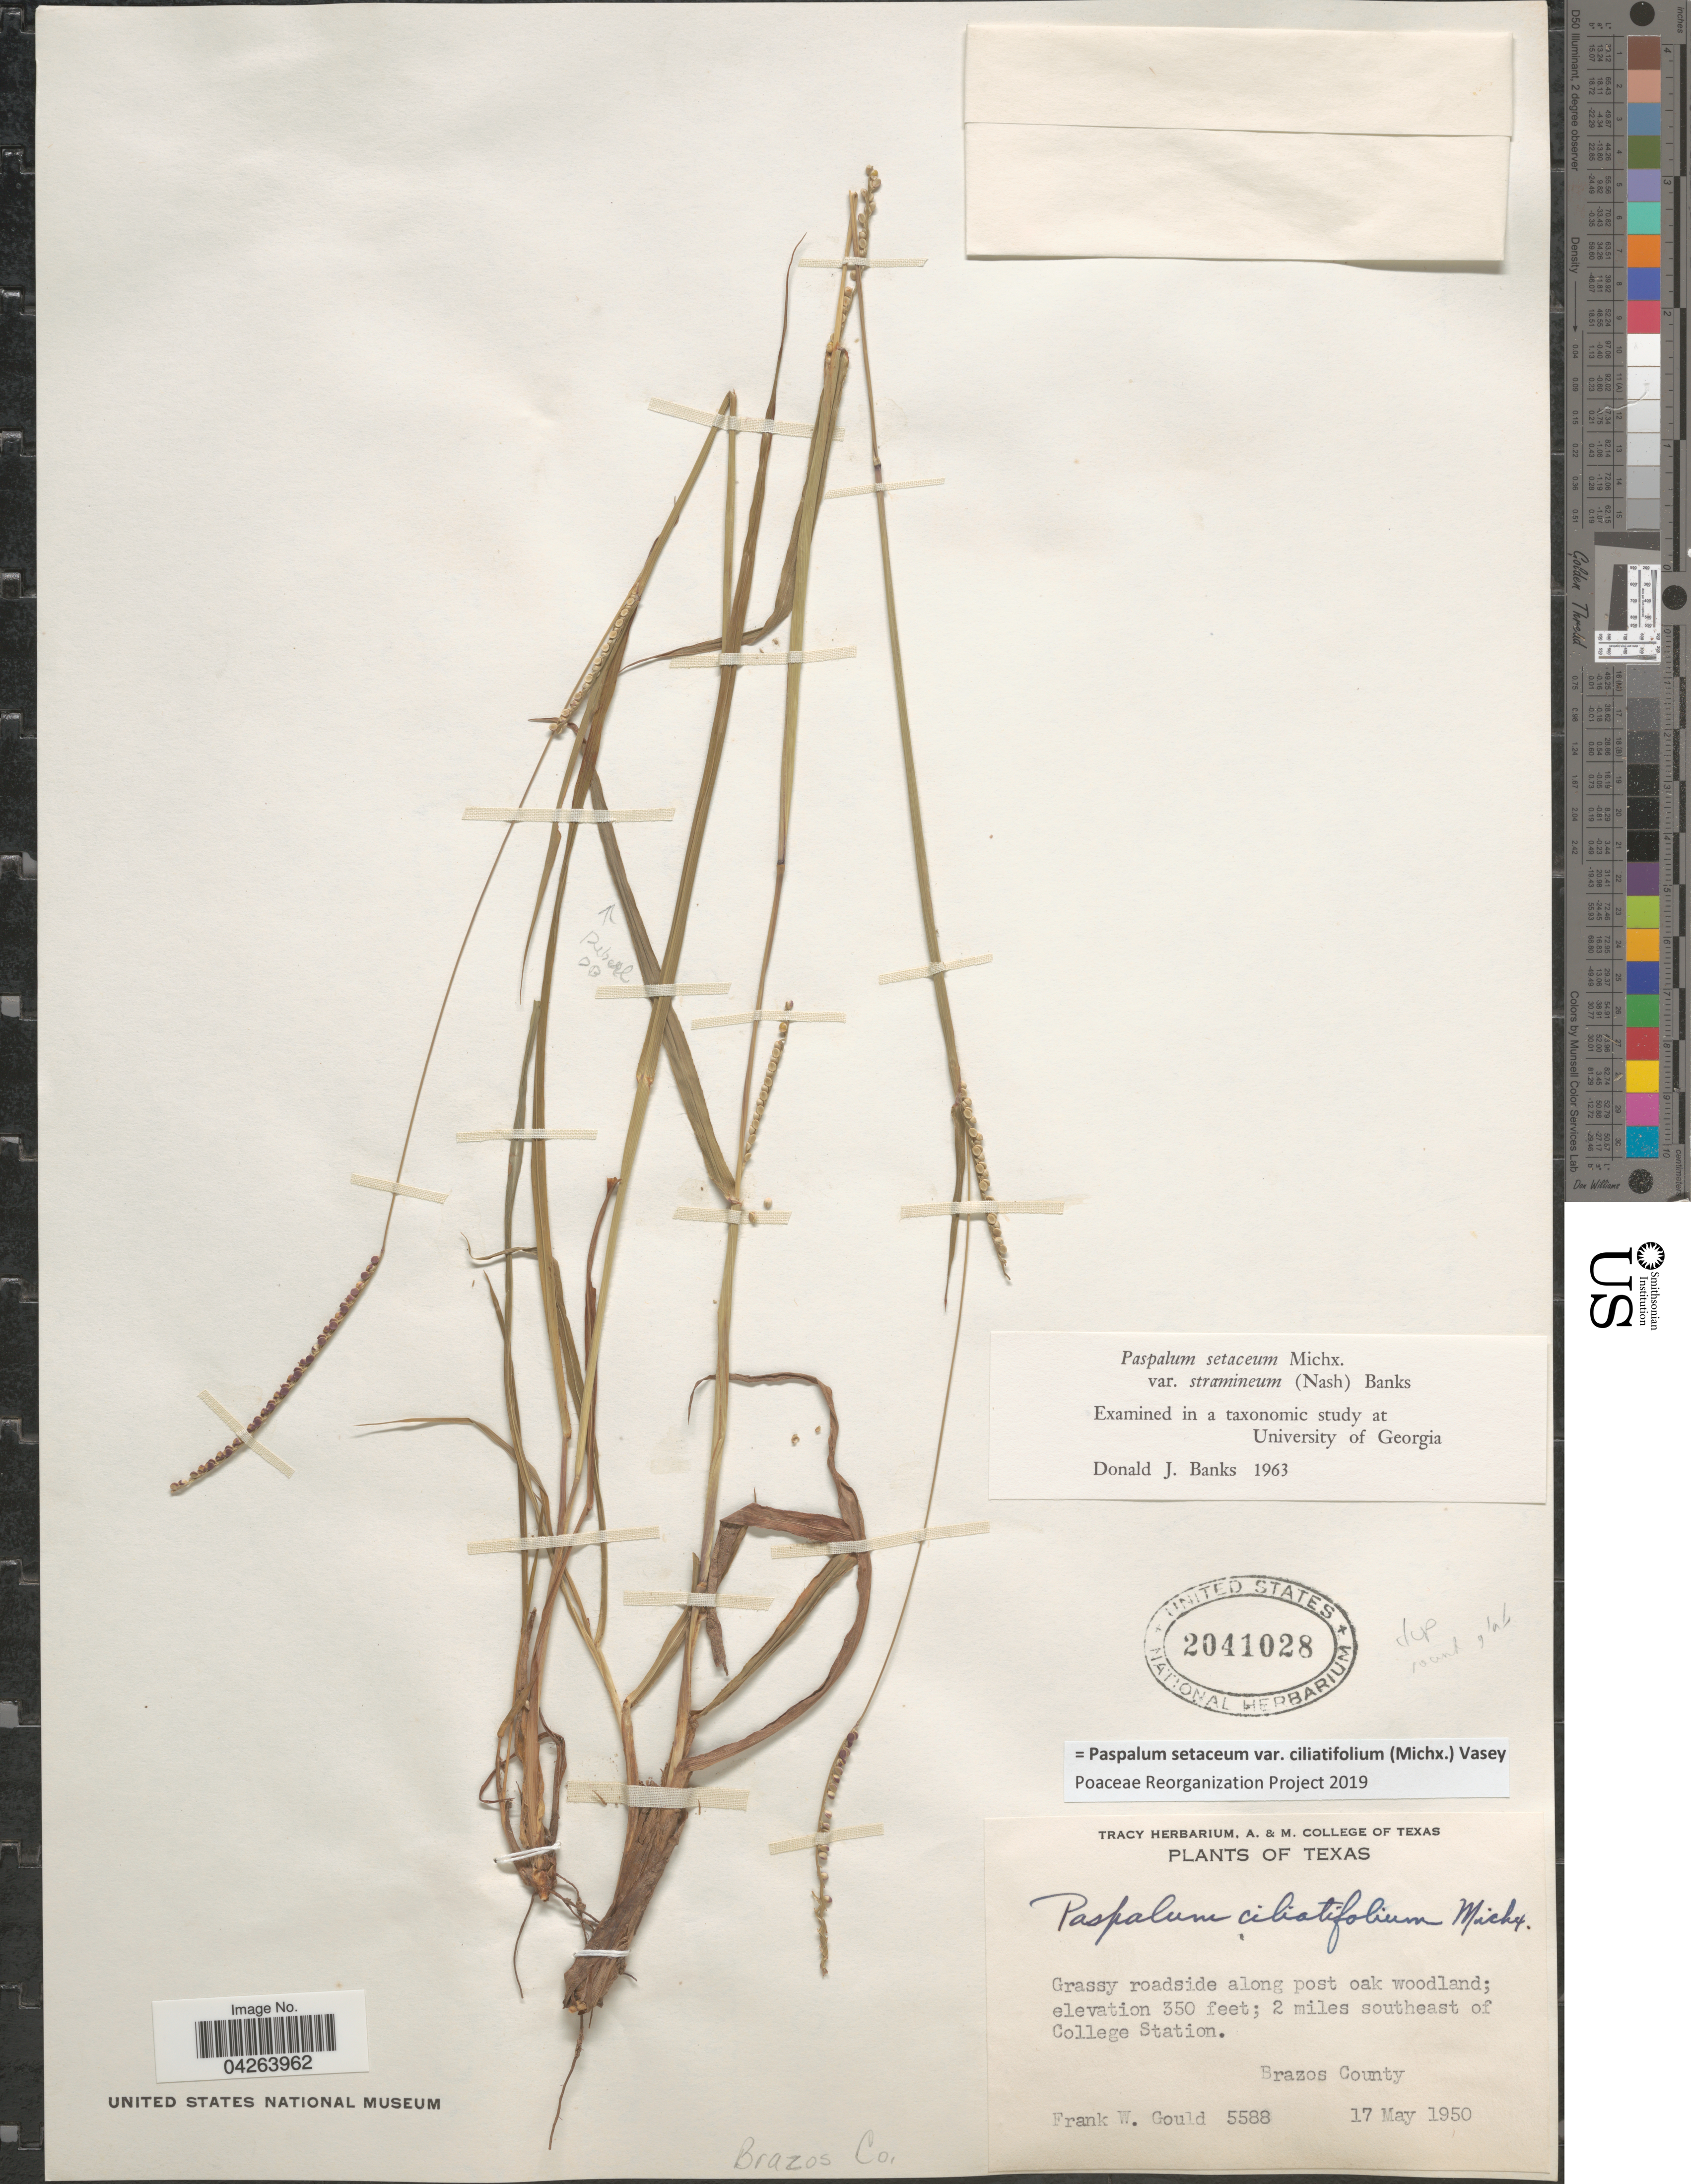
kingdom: Plantae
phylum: Tracheophyta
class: Liliopsida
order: Poales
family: Poaceae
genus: Paspalum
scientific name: Paspalum setaceum var. ciliatifolium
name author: (Michx.) Vasey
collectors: F. W. Gould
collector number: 5588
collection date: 1950-05-17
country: United States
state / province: Texas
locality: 2 miles southeast of College Station. Brazos County.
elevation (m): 107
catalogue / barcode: US 2041028